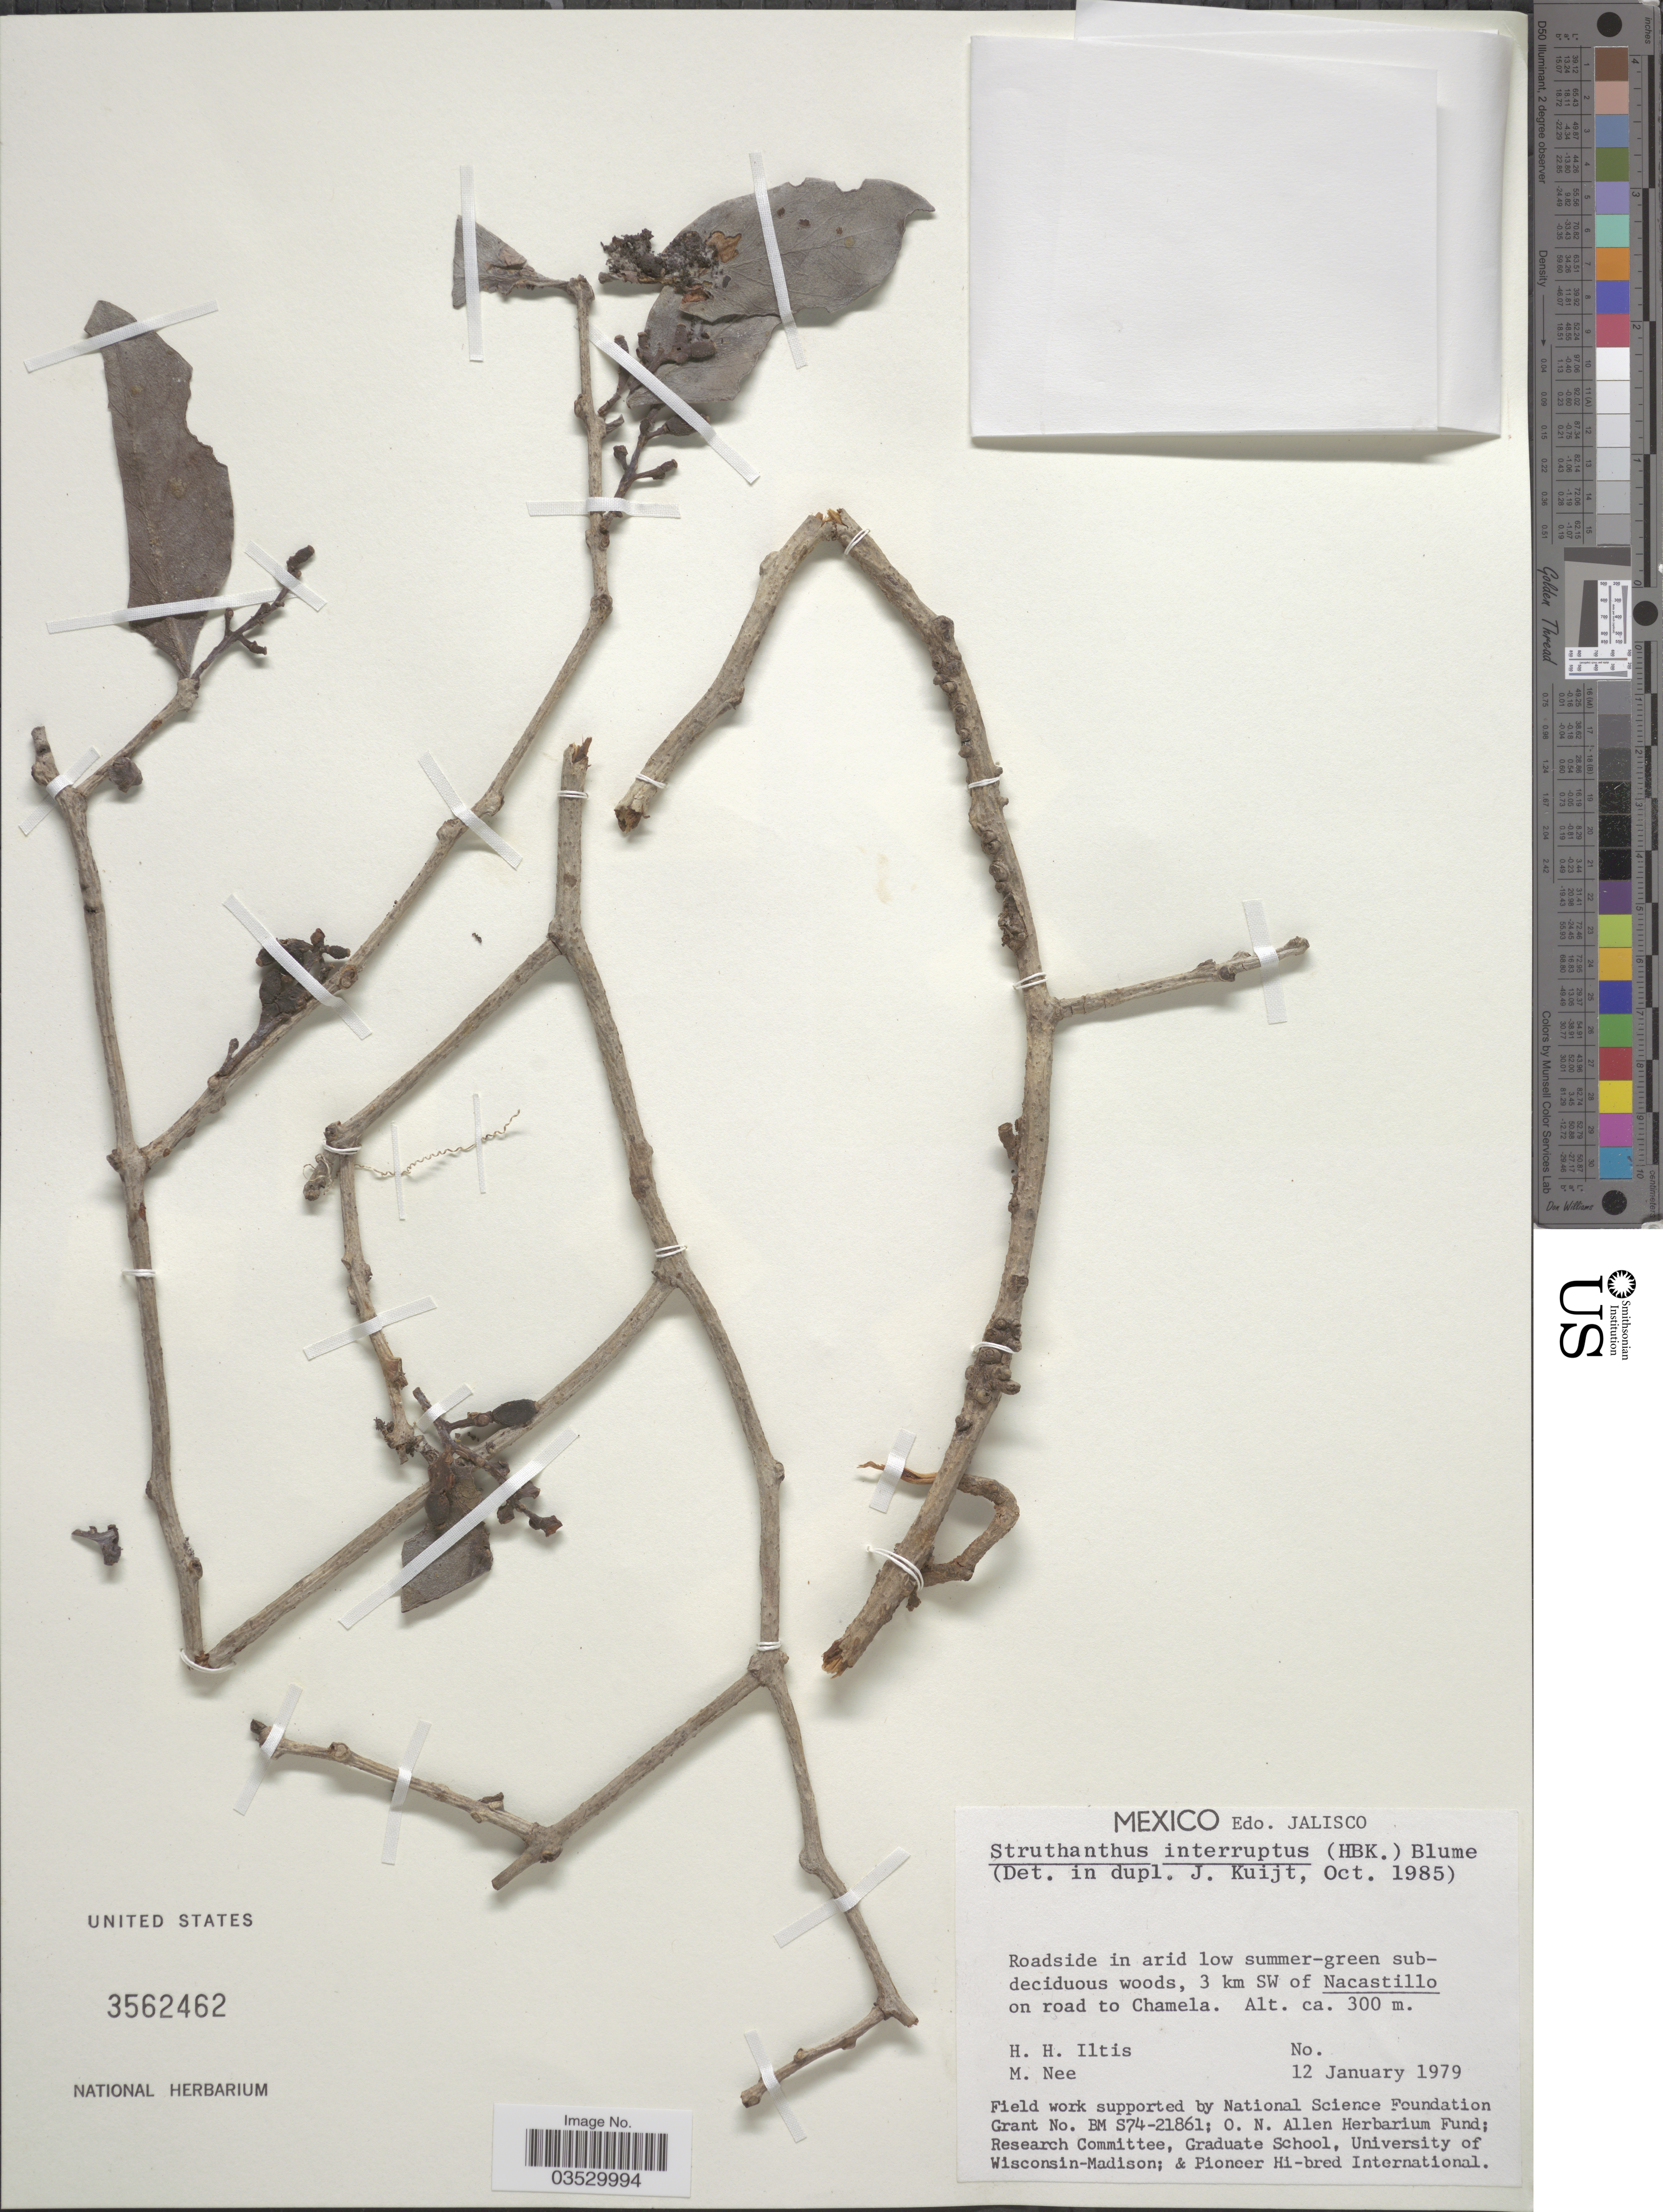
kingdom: Plantae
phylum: Tracheophyta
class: Magnoliopsida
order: Santalales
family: Loranthaceae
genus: Struthanthus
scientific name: Struthanthus interruptus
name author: (Kunth) G. Don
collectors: H. H. Iltis & M. Nee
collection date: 1979-01-12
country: Mexico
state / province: Jalisco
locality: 3 km SW of Nacastillo on road to Chamela.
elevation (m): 300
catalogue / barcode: US 3562462